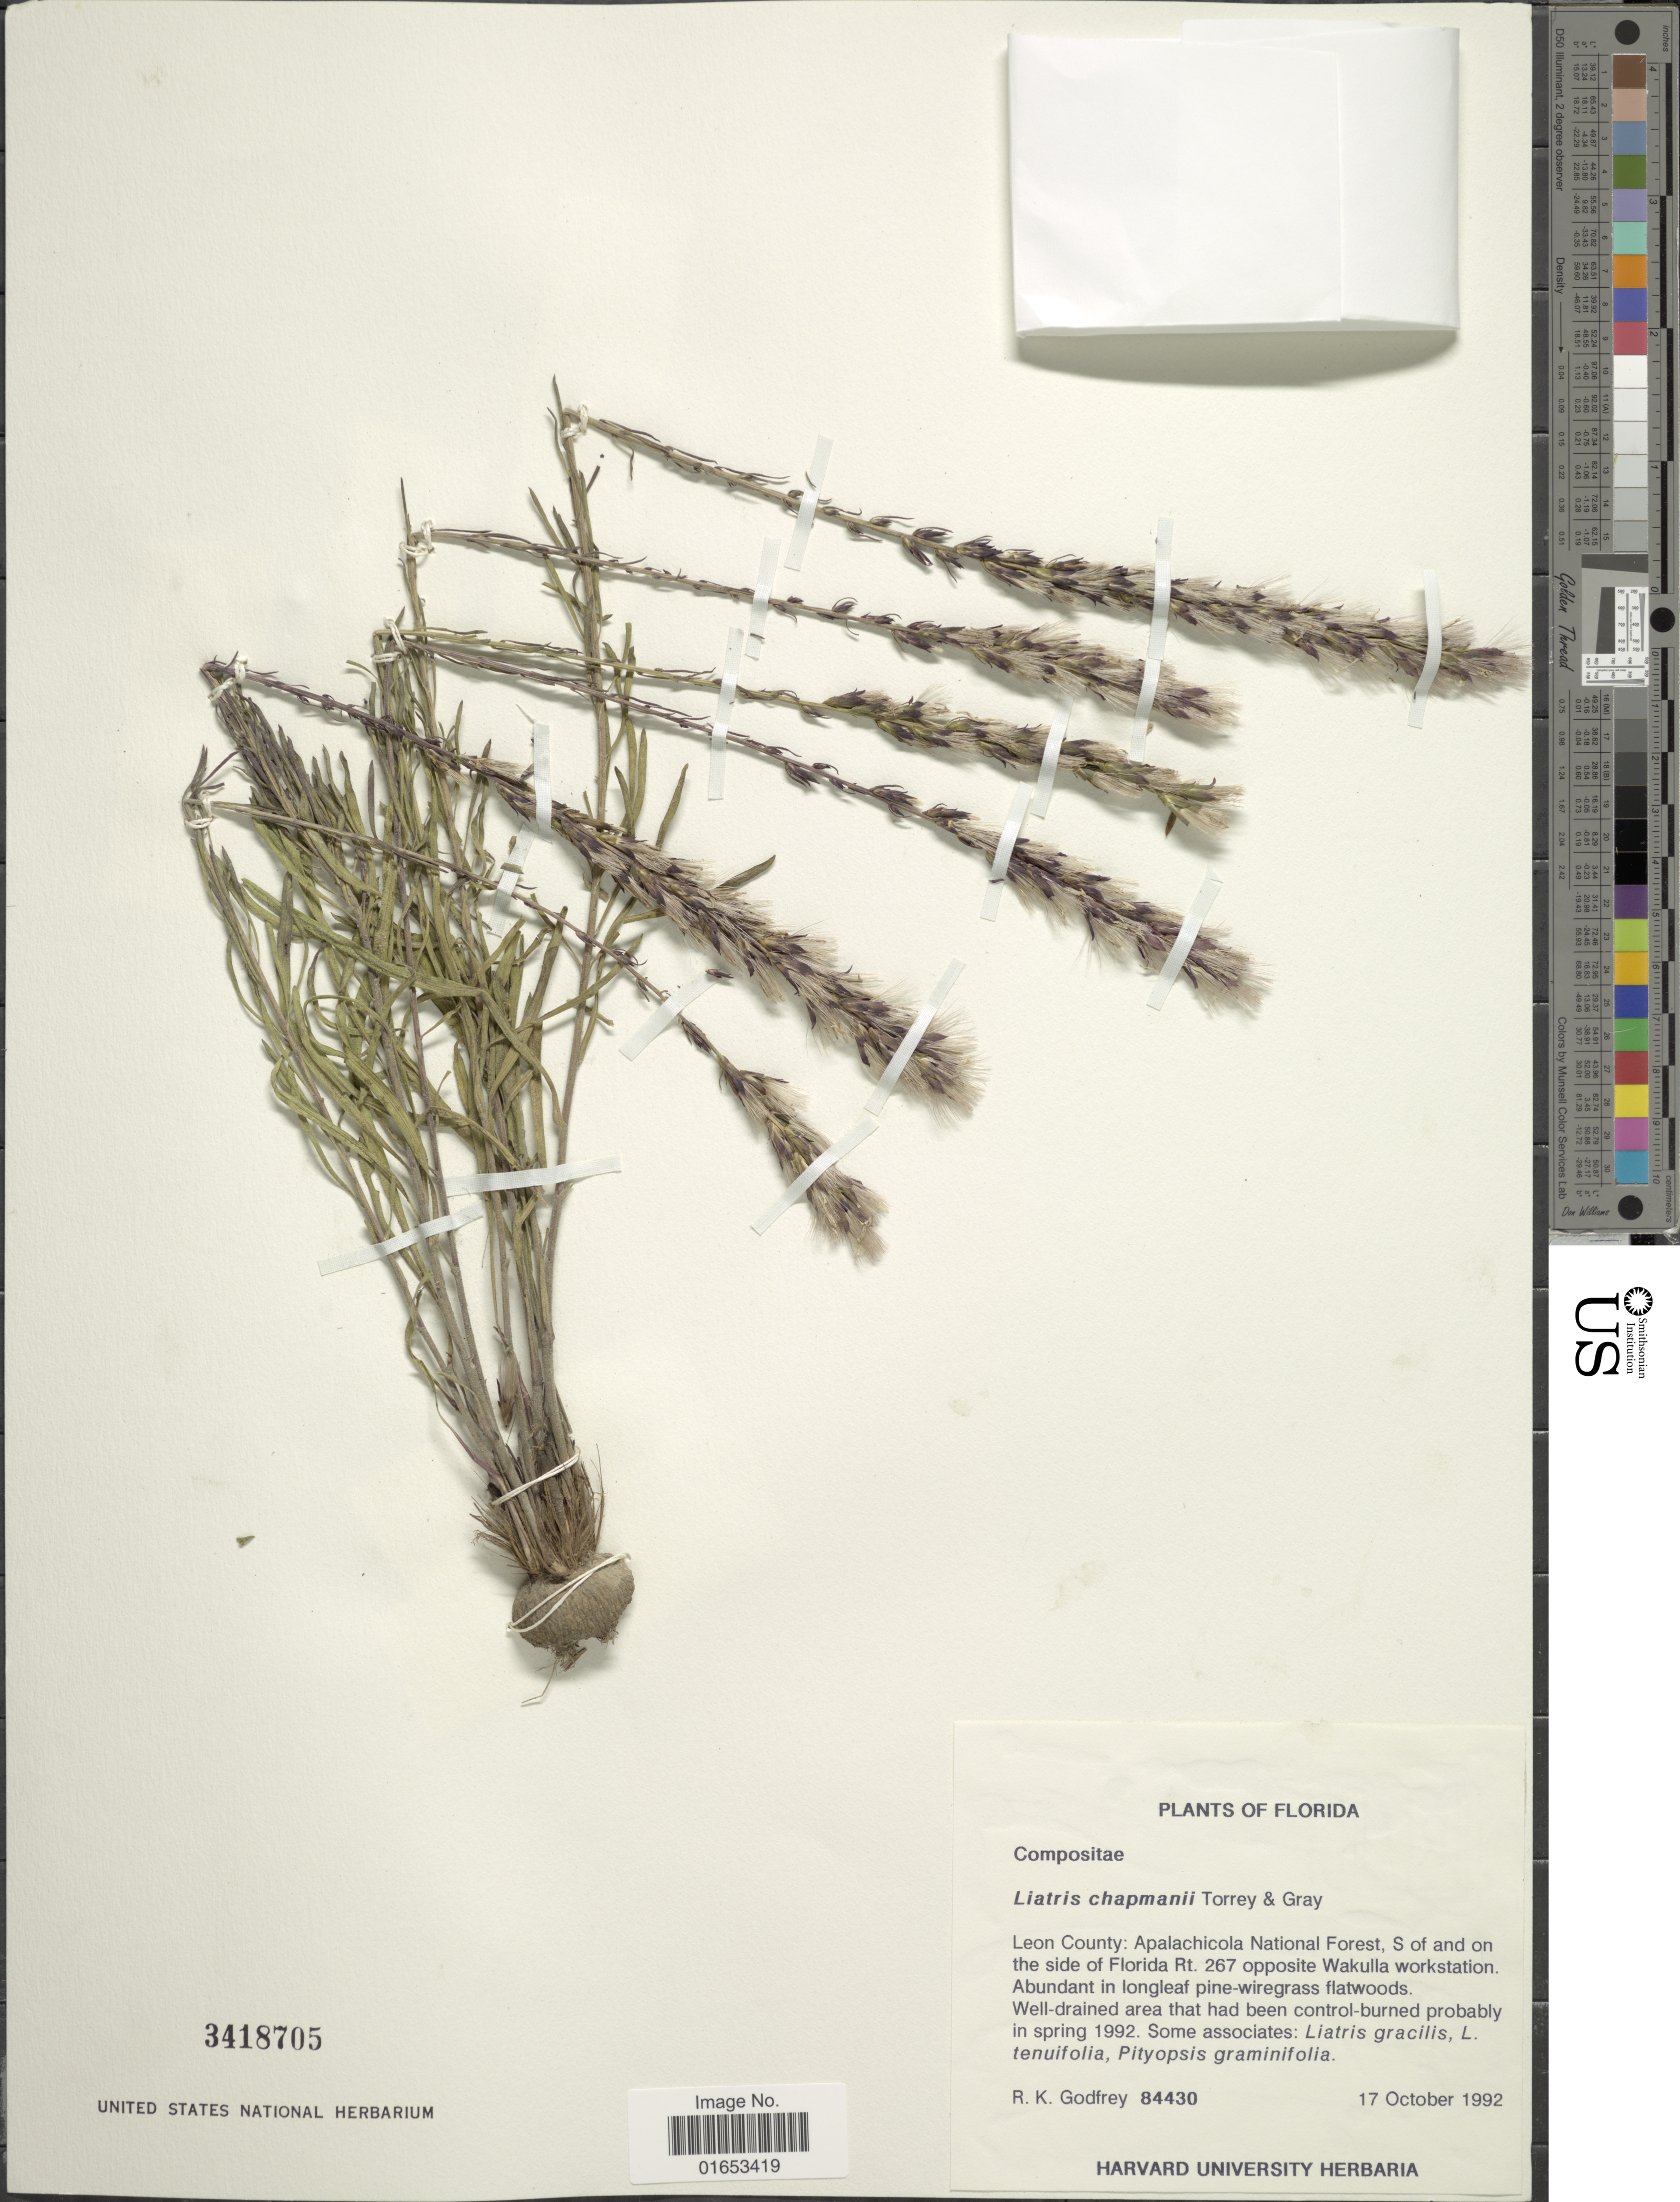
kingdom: Plantae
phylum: Tracheophyta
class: Magnoliopsida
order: Asterales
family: Asteraceae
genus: Liatris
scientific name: Liatris chapmanii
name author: Torr. & A. Gray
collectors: R. K. Godfrey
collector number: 84430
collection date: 1992-10-17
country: United States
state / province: Florida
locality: Leon County: Apalachicola National Forest, S of and on the side of Florida Rt. 267 opposite Wakulla workstation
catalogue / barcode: US 3418705